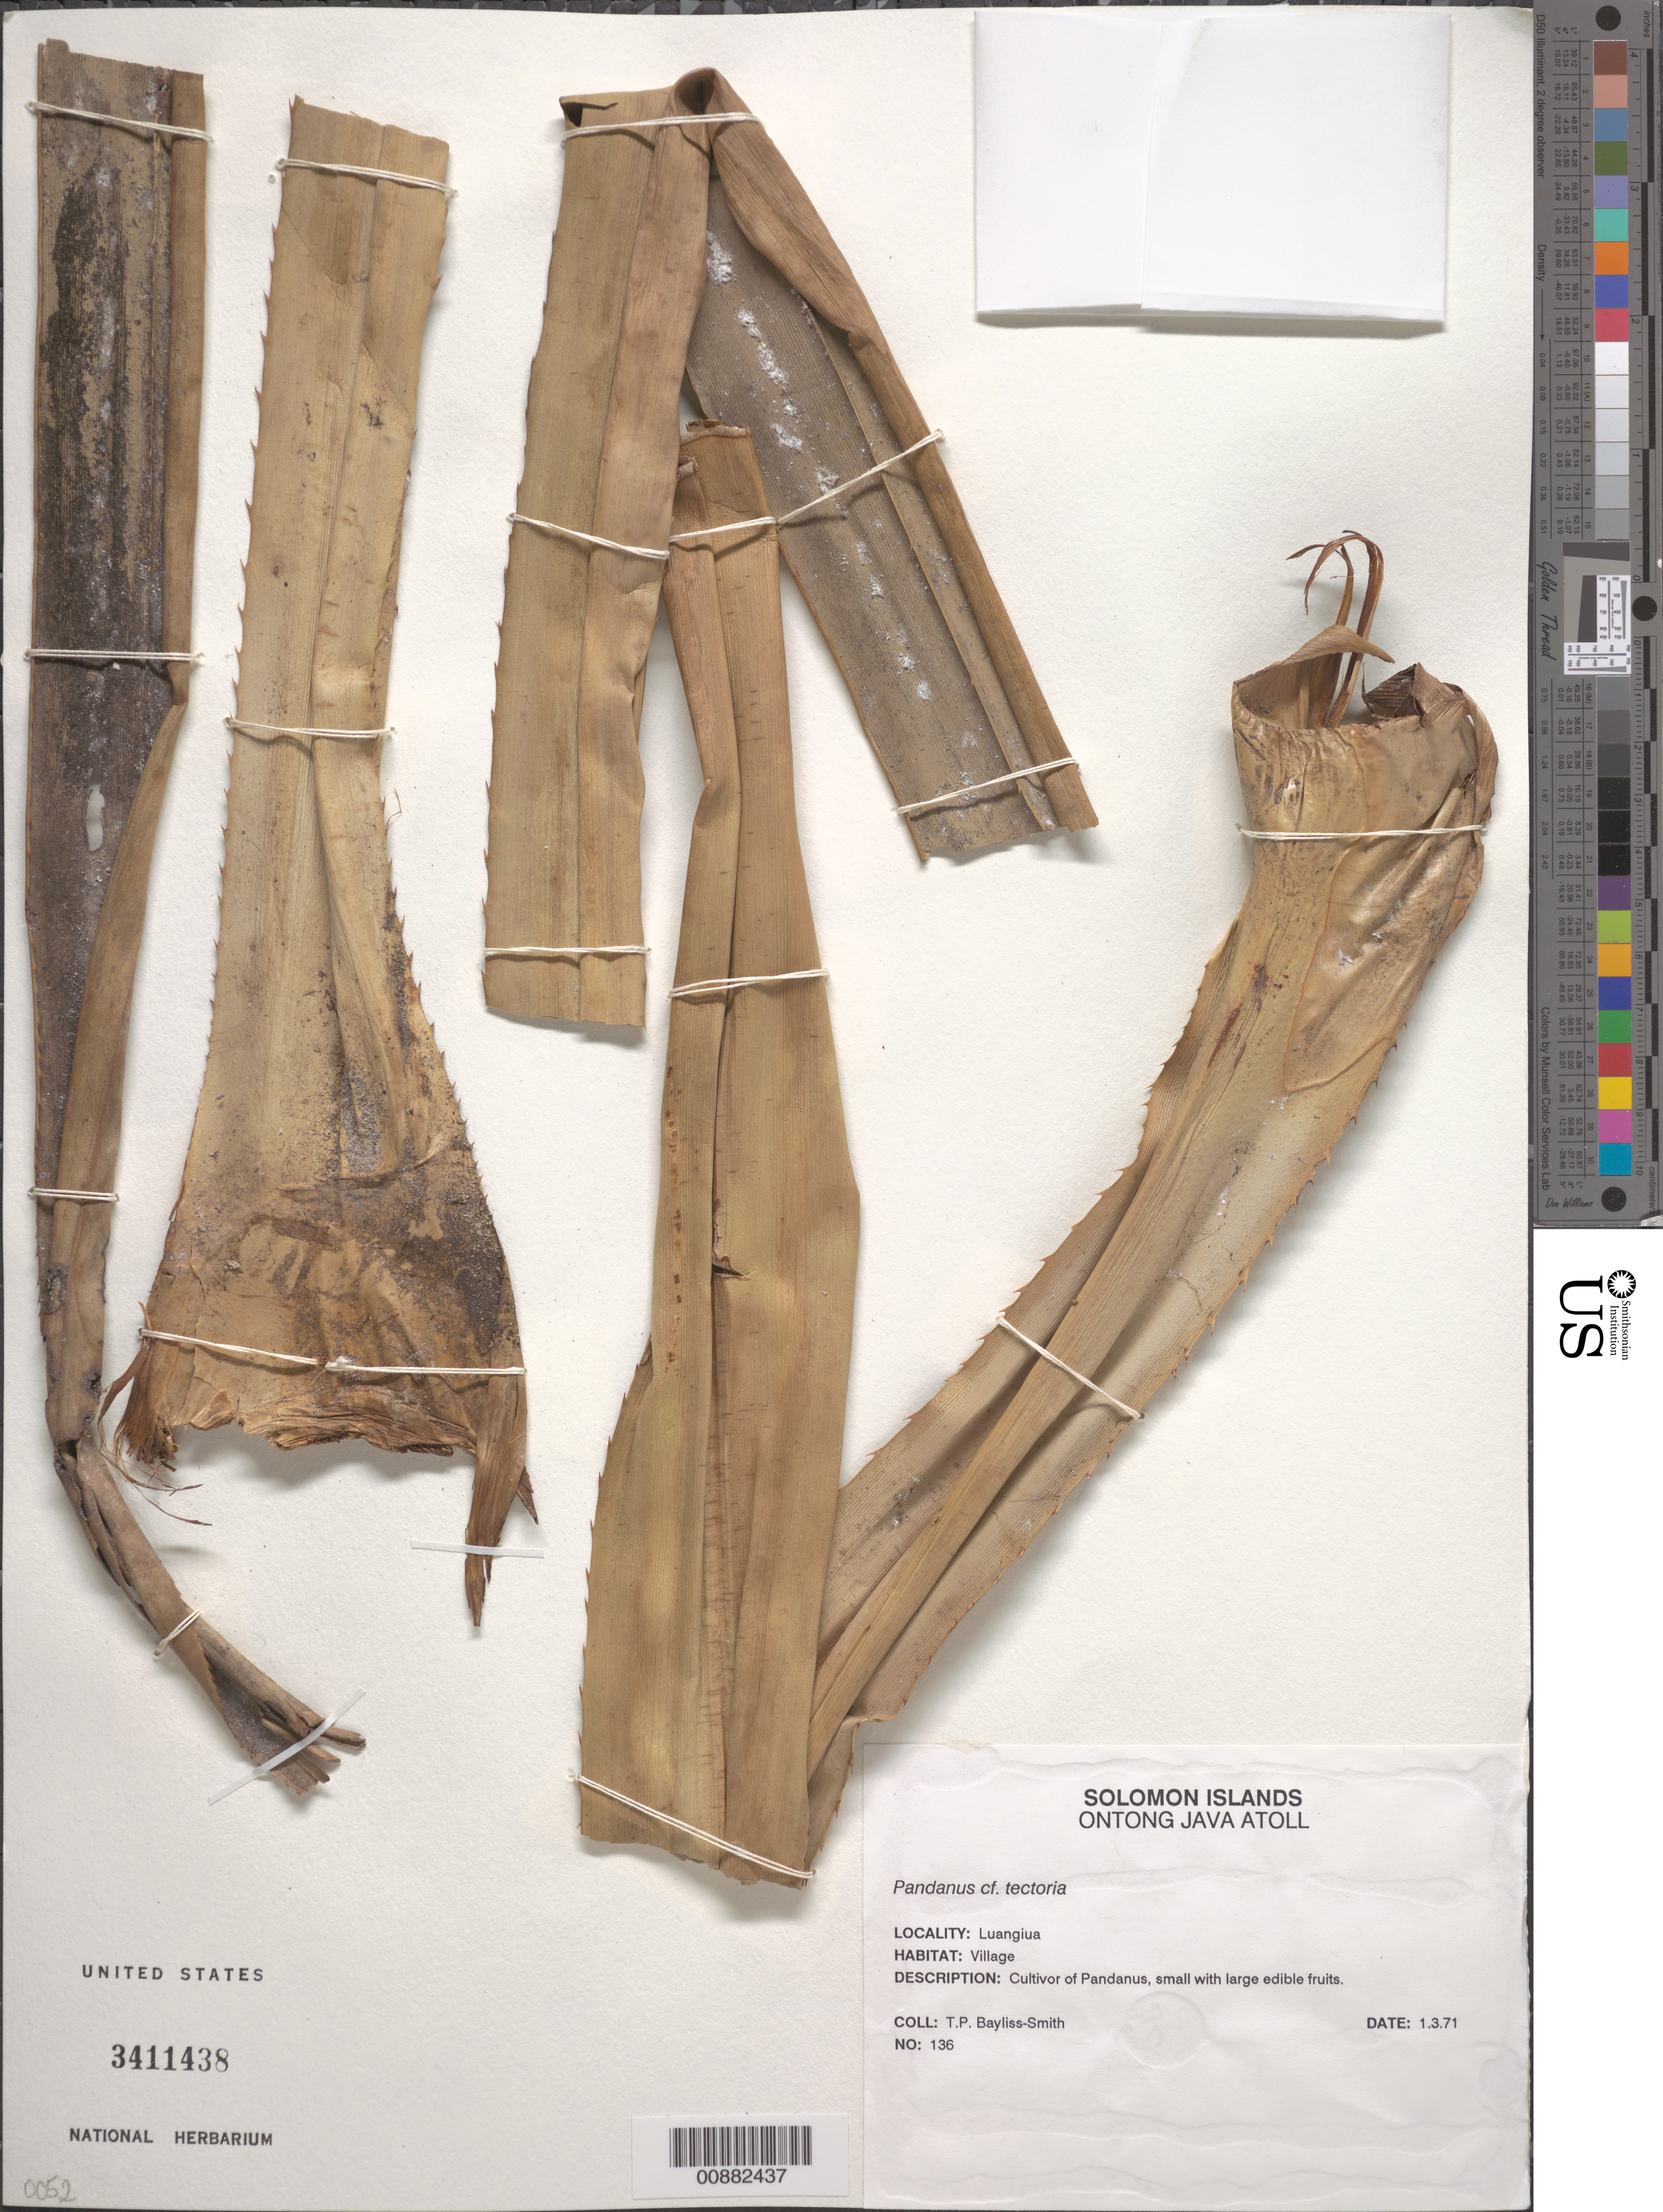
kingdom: Plantae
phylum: Tracheophyta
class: Liliopsida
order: Pandanales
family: Pandanaceae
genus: Pandanus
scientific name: Pandanus tectorius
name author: Parkinson ex DuRoi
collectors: T. P. Bayliss-Smith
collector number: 136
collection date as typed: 01 Mar 1971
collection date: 1971-03-01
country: Solomon Islands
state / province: Malaita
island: Ontong Java [Luanguia] Atoll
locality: Luangiua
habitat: Village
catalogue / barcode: US 3411438